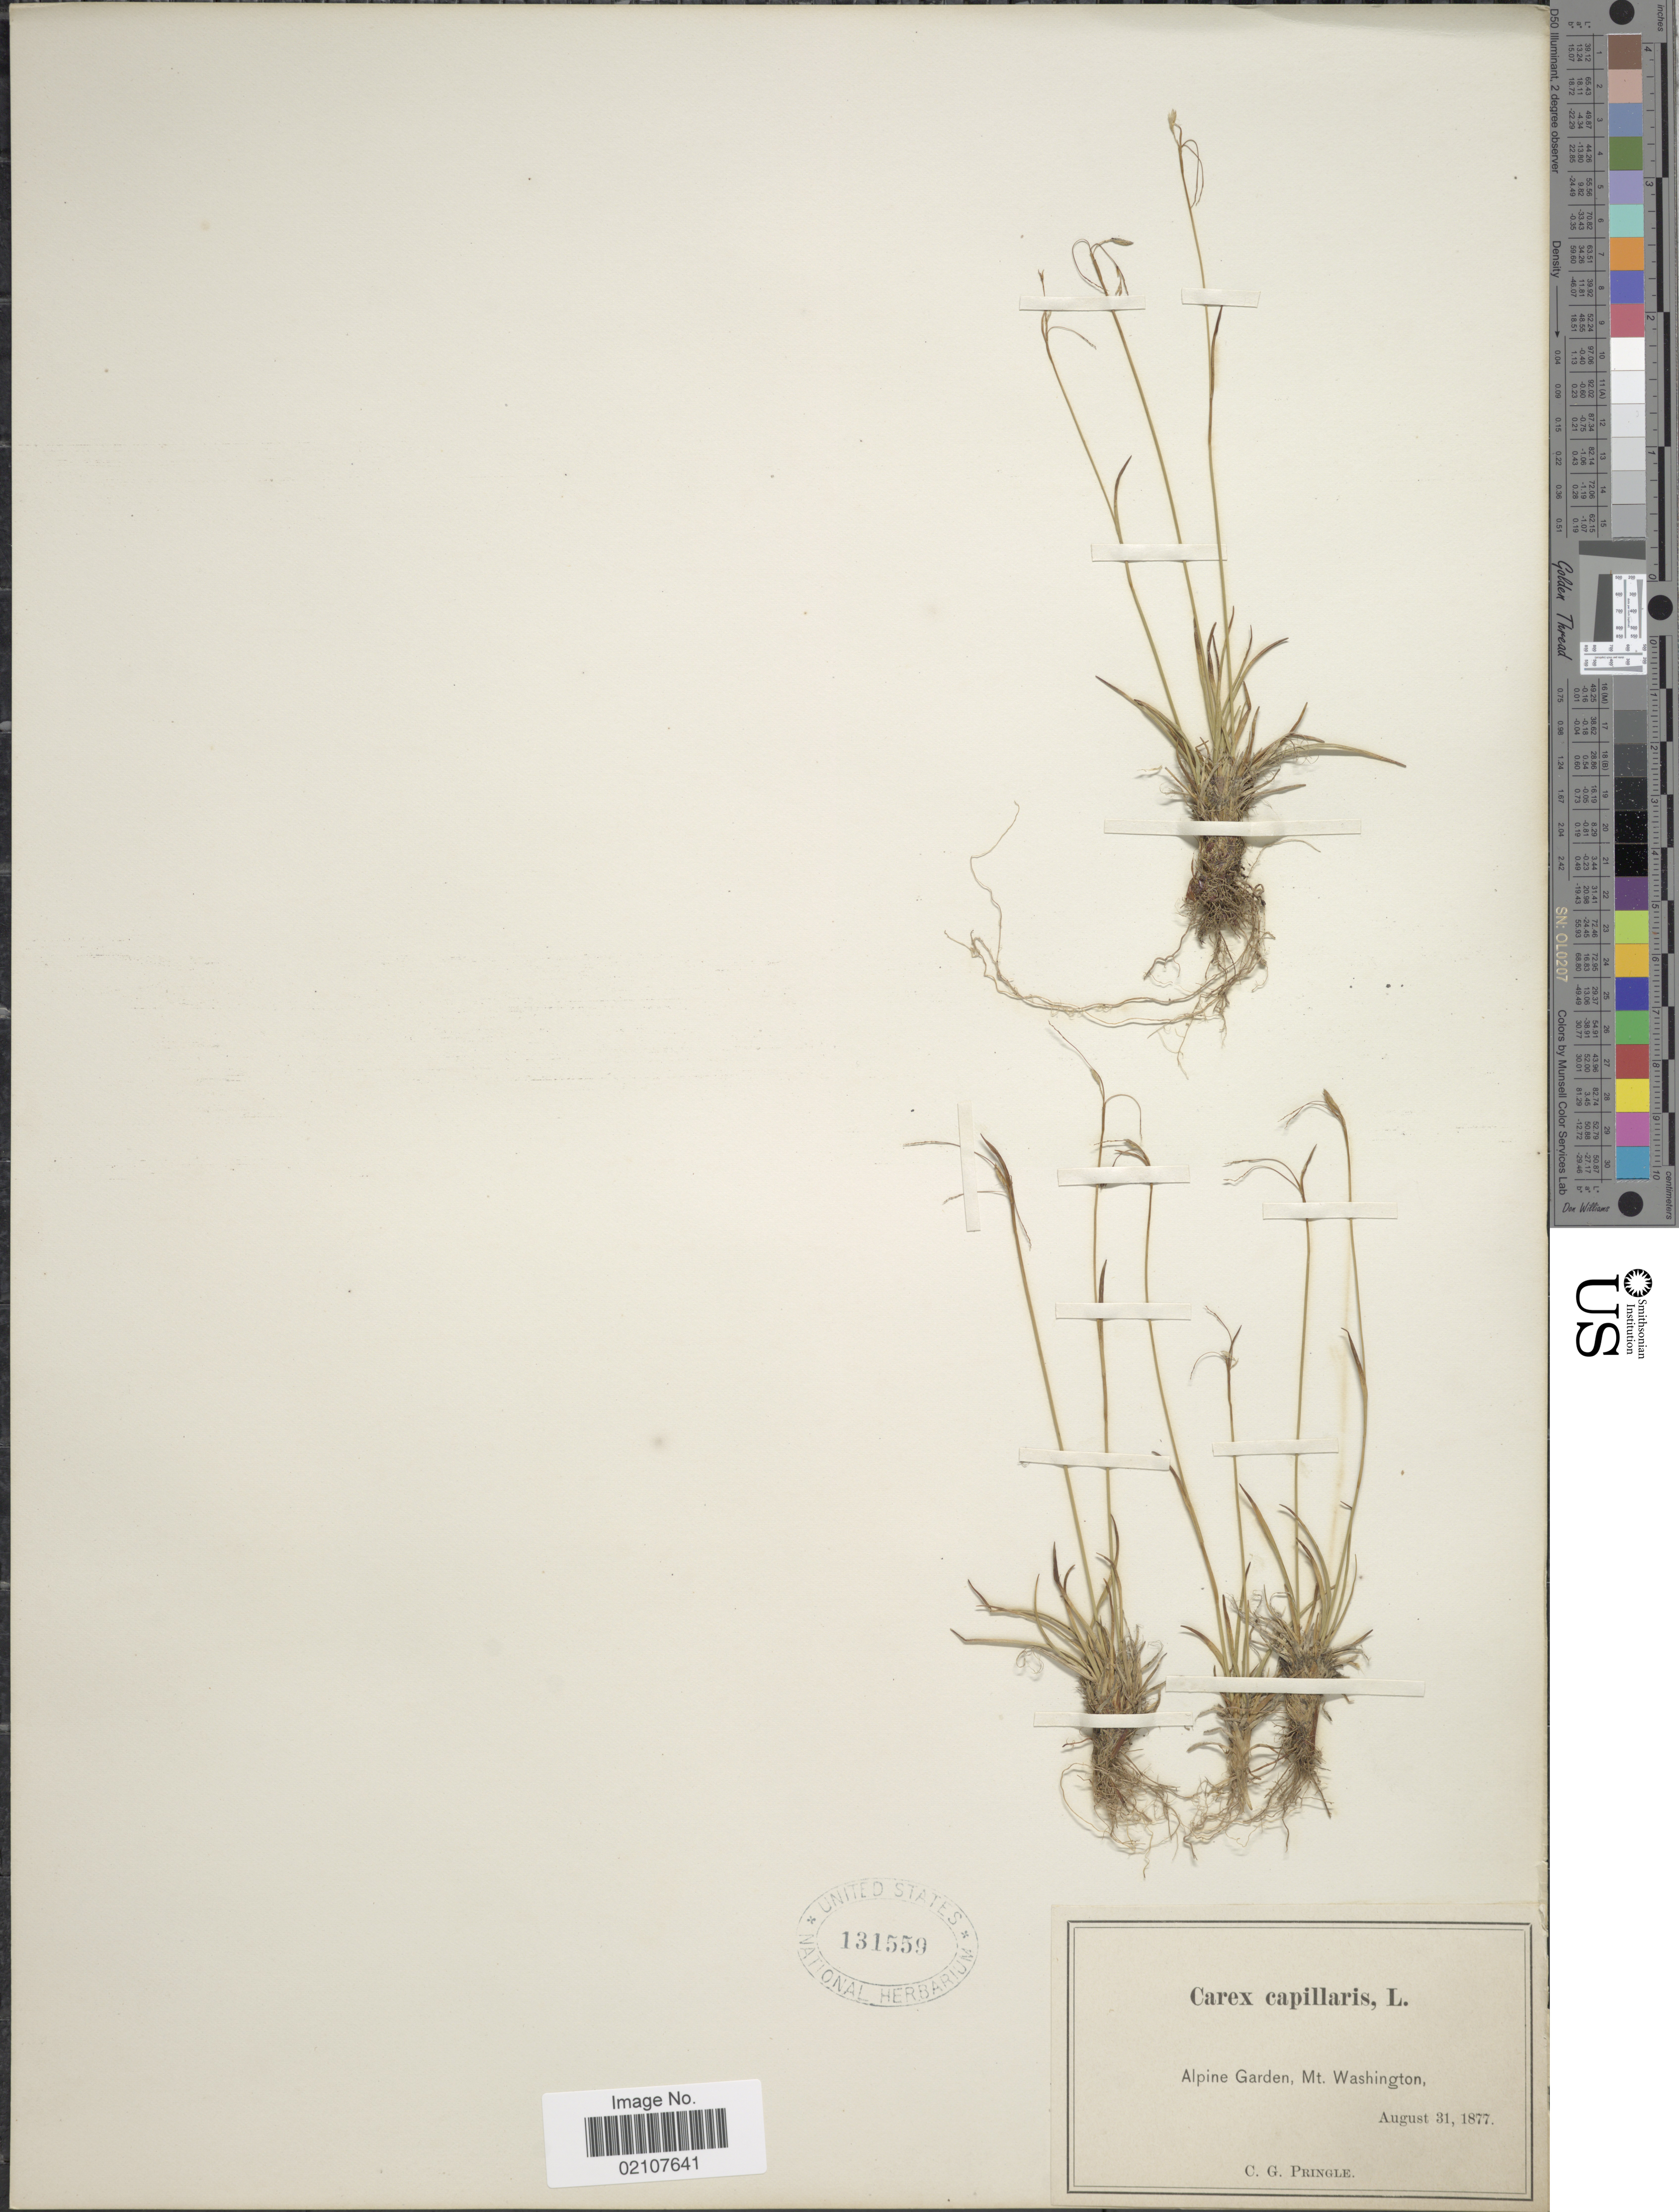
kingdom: Plantae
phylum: Tracheophyta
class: Liliopsida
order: Poales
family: Cyperaceae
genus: Carex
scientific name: Carex capillaris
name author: L.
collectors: C. G. Pringle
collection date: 1877-08-31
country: United States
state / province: Washington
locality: Alpine Garden, Mt. Washington.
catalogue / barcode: US 131559